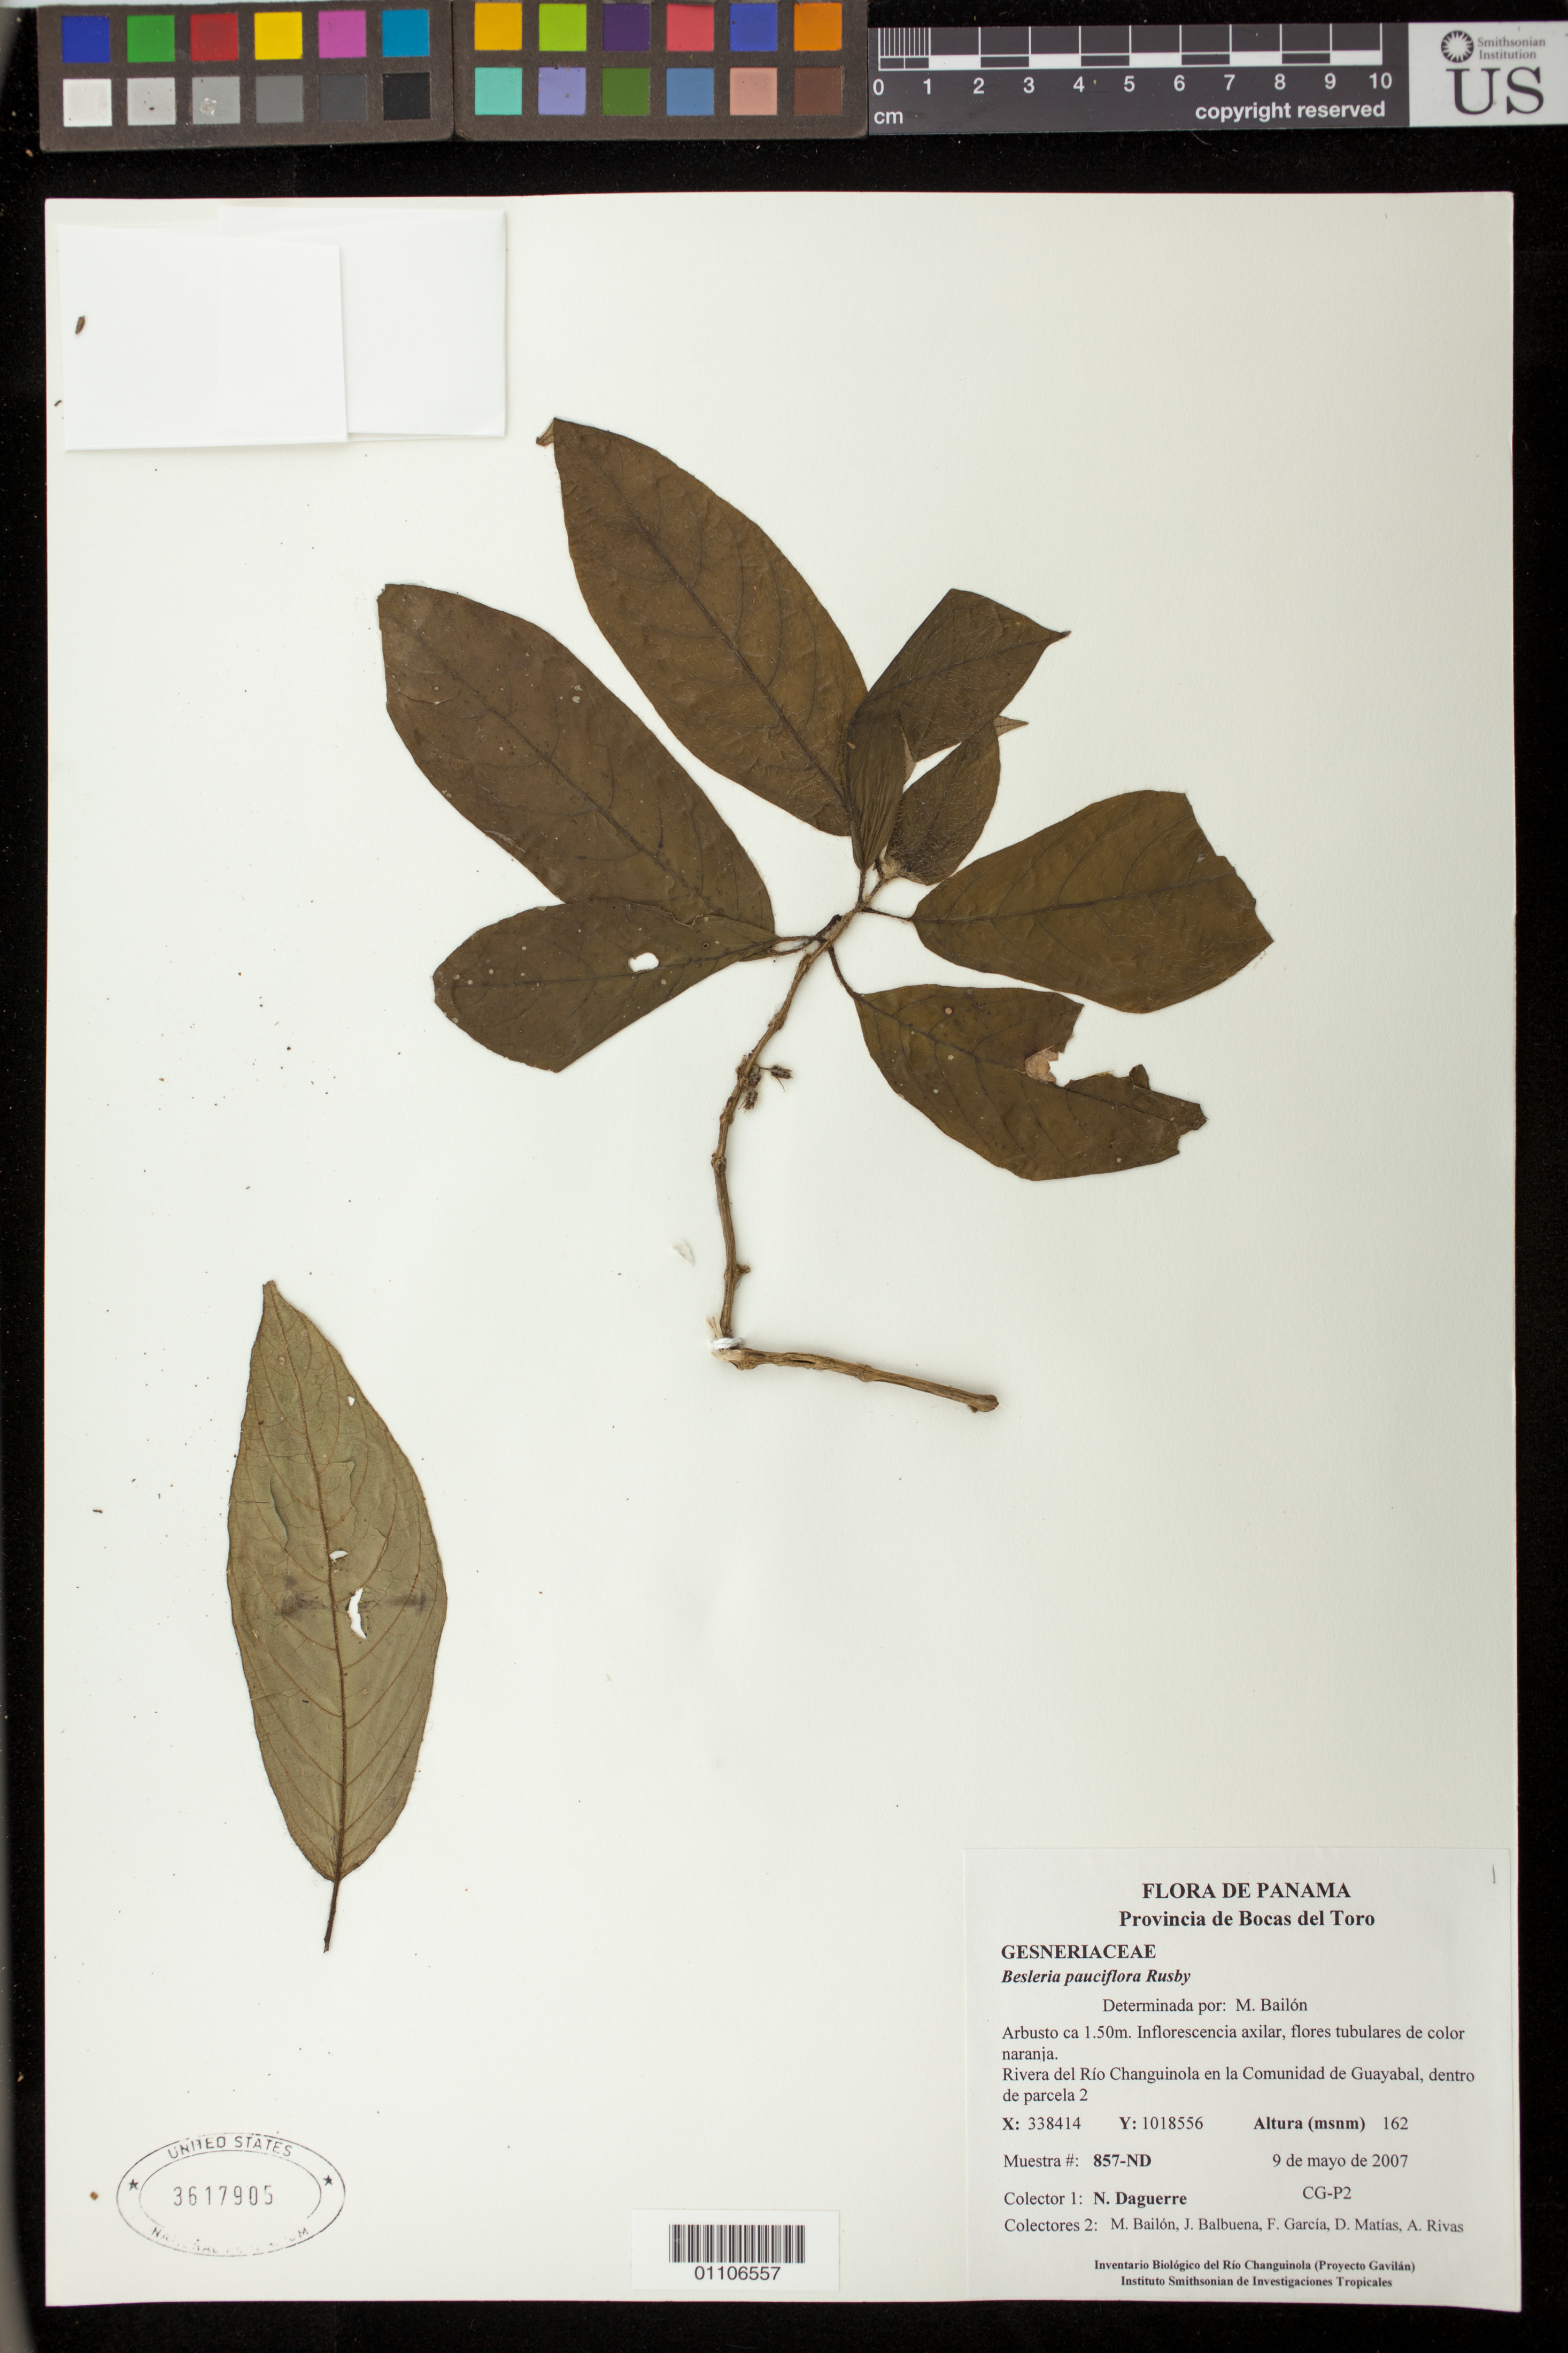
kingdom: Plantae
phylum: Tracheophyta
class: Magnoliopsida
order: Lamiales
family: Gesneriaceae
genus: Besleria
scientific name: Besleria pauciflora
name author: Rusby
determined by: Bailón, M.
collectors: N. Daguerre & et al.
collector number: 857 -ND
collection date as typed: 09 May 2007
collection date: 2007-05-09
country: Panama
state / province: Bocas del Toro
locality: Rivera del Río Changuinola en la Comunidad de Guayabal, dentro de parcela 2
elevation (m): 162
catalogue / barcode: US 3617905